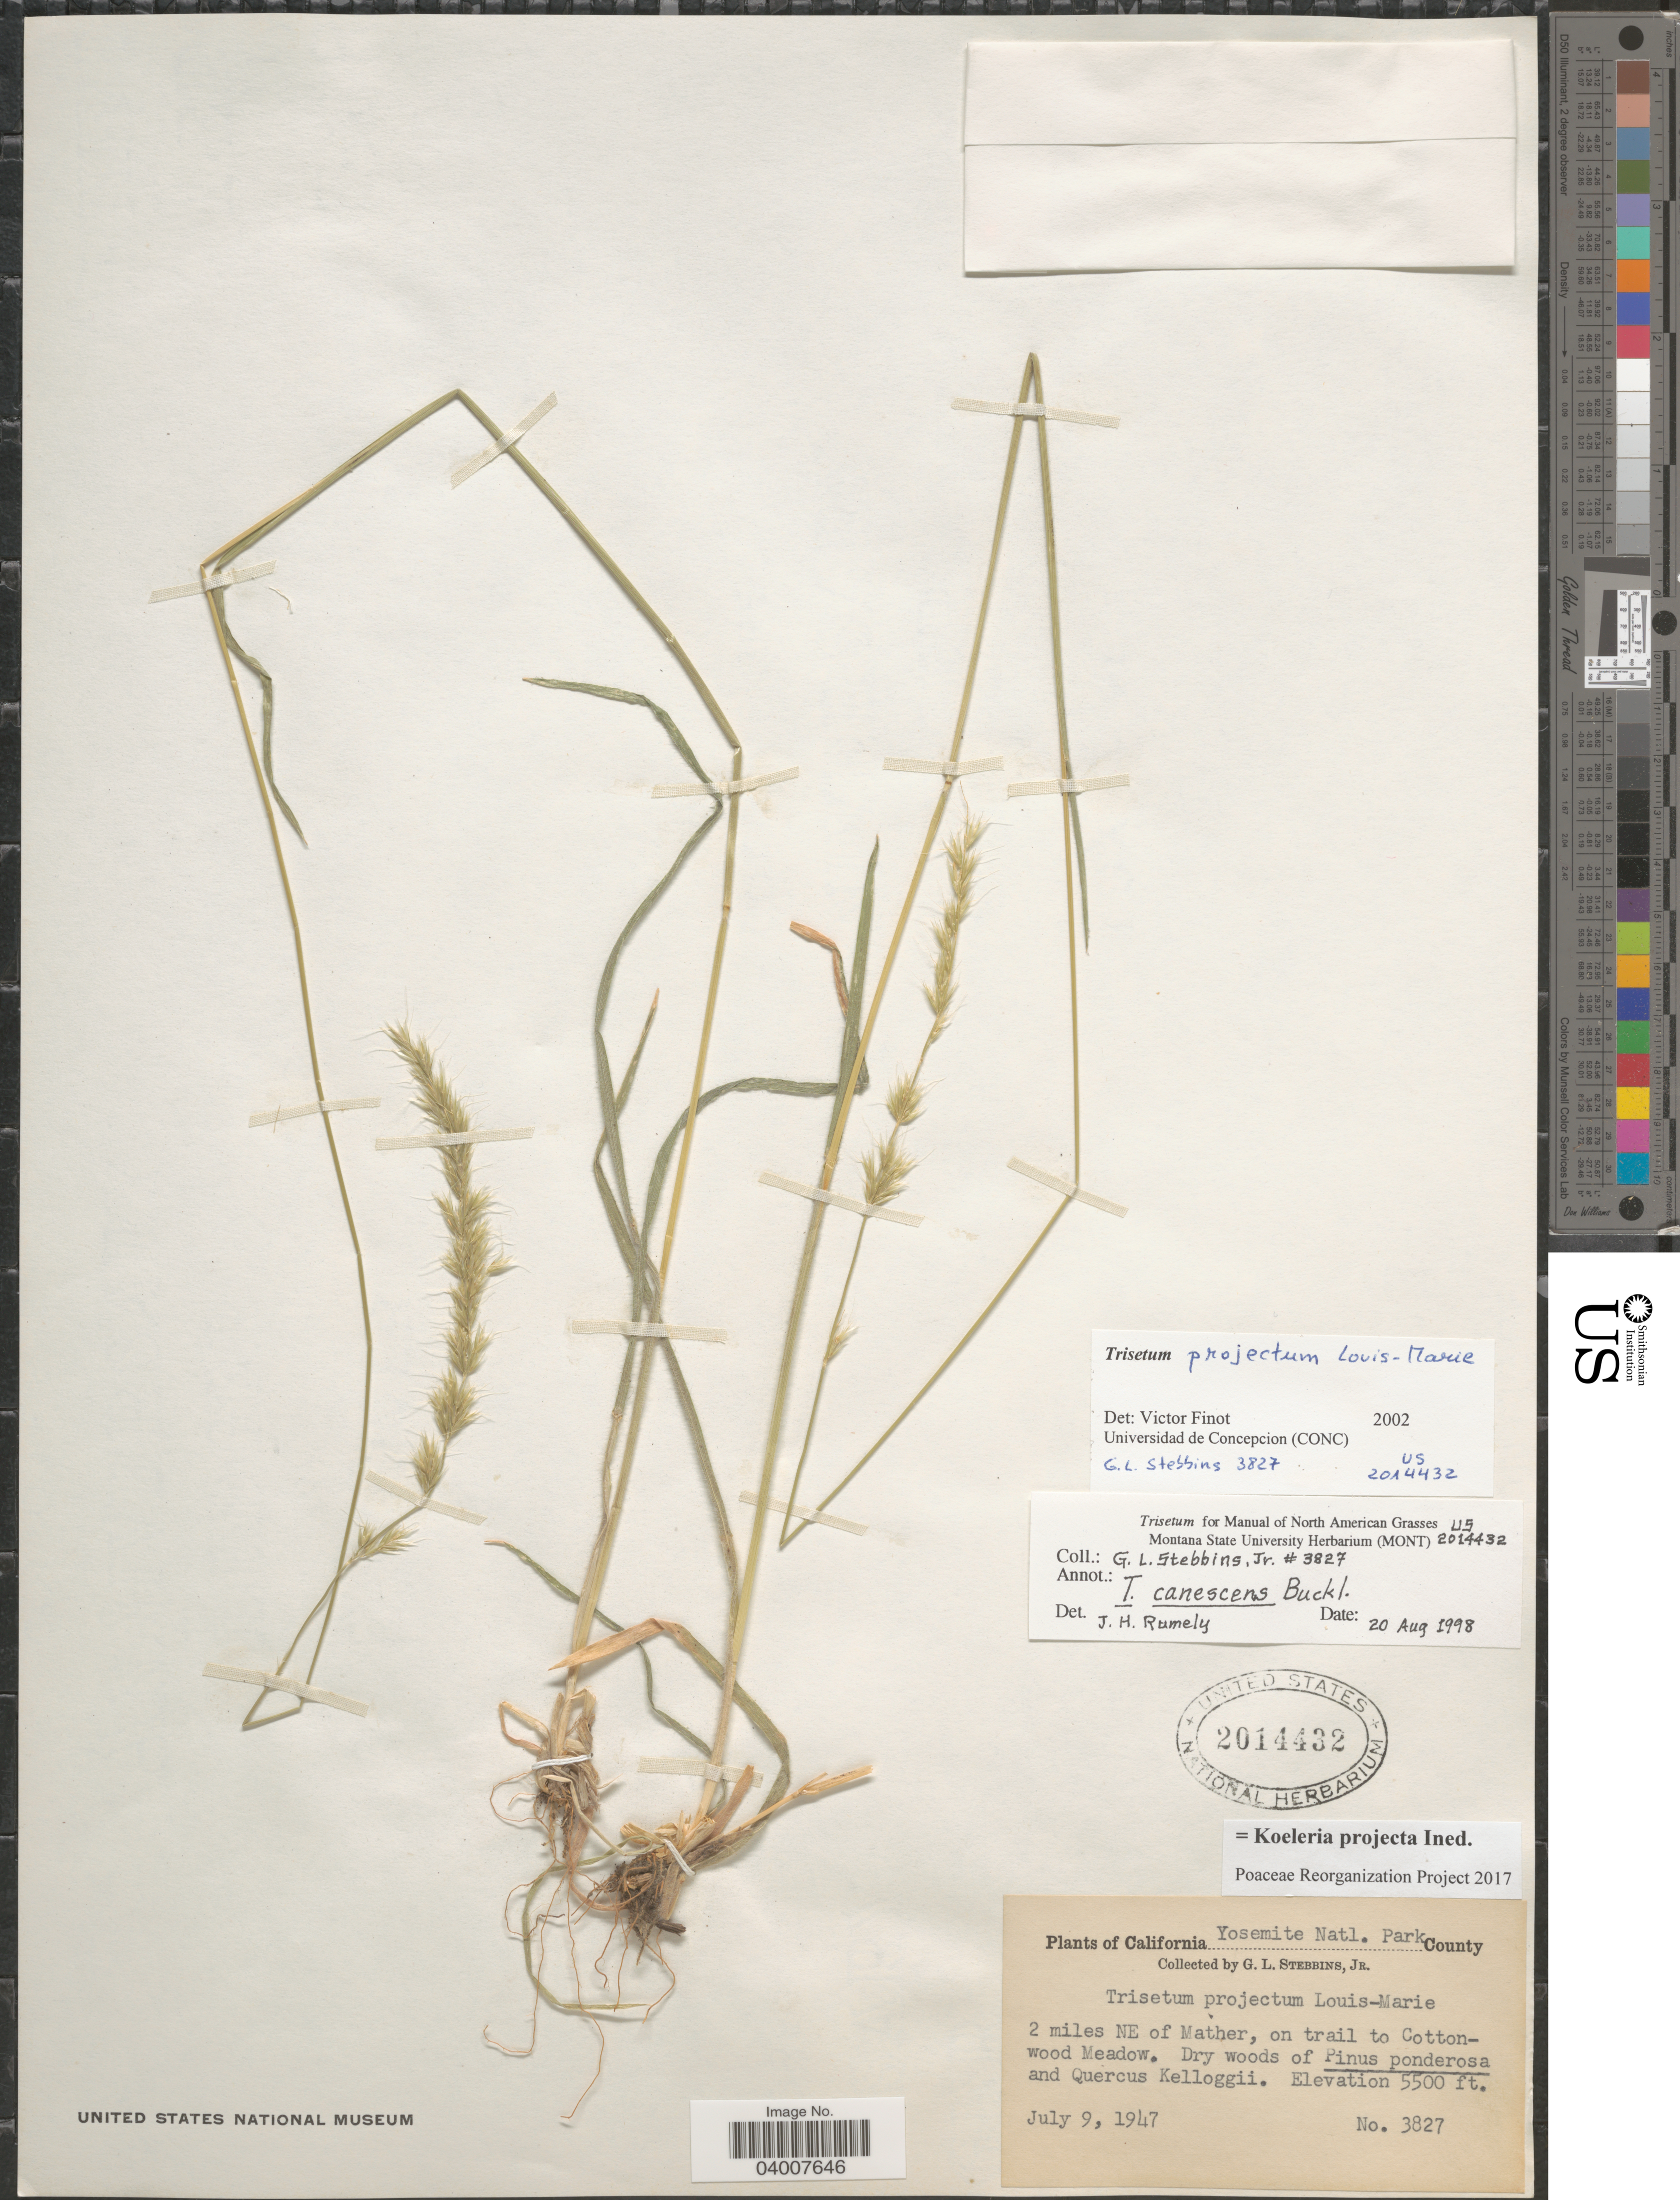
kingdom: Plantae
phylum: Tracheophyta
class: Liliopsida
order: Poales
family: Poaceae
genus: Koeleria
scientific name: Koeleria projecta ined.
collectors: G. L. Stebbins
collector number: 3827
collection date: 1947-07-09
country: United States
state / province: California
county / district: Sacramento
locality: Yosemite Natl. Park County. 2 miles NE of Mather, on trail to Cottonwood Meadow.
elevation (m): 1676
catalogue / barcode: US 2014432